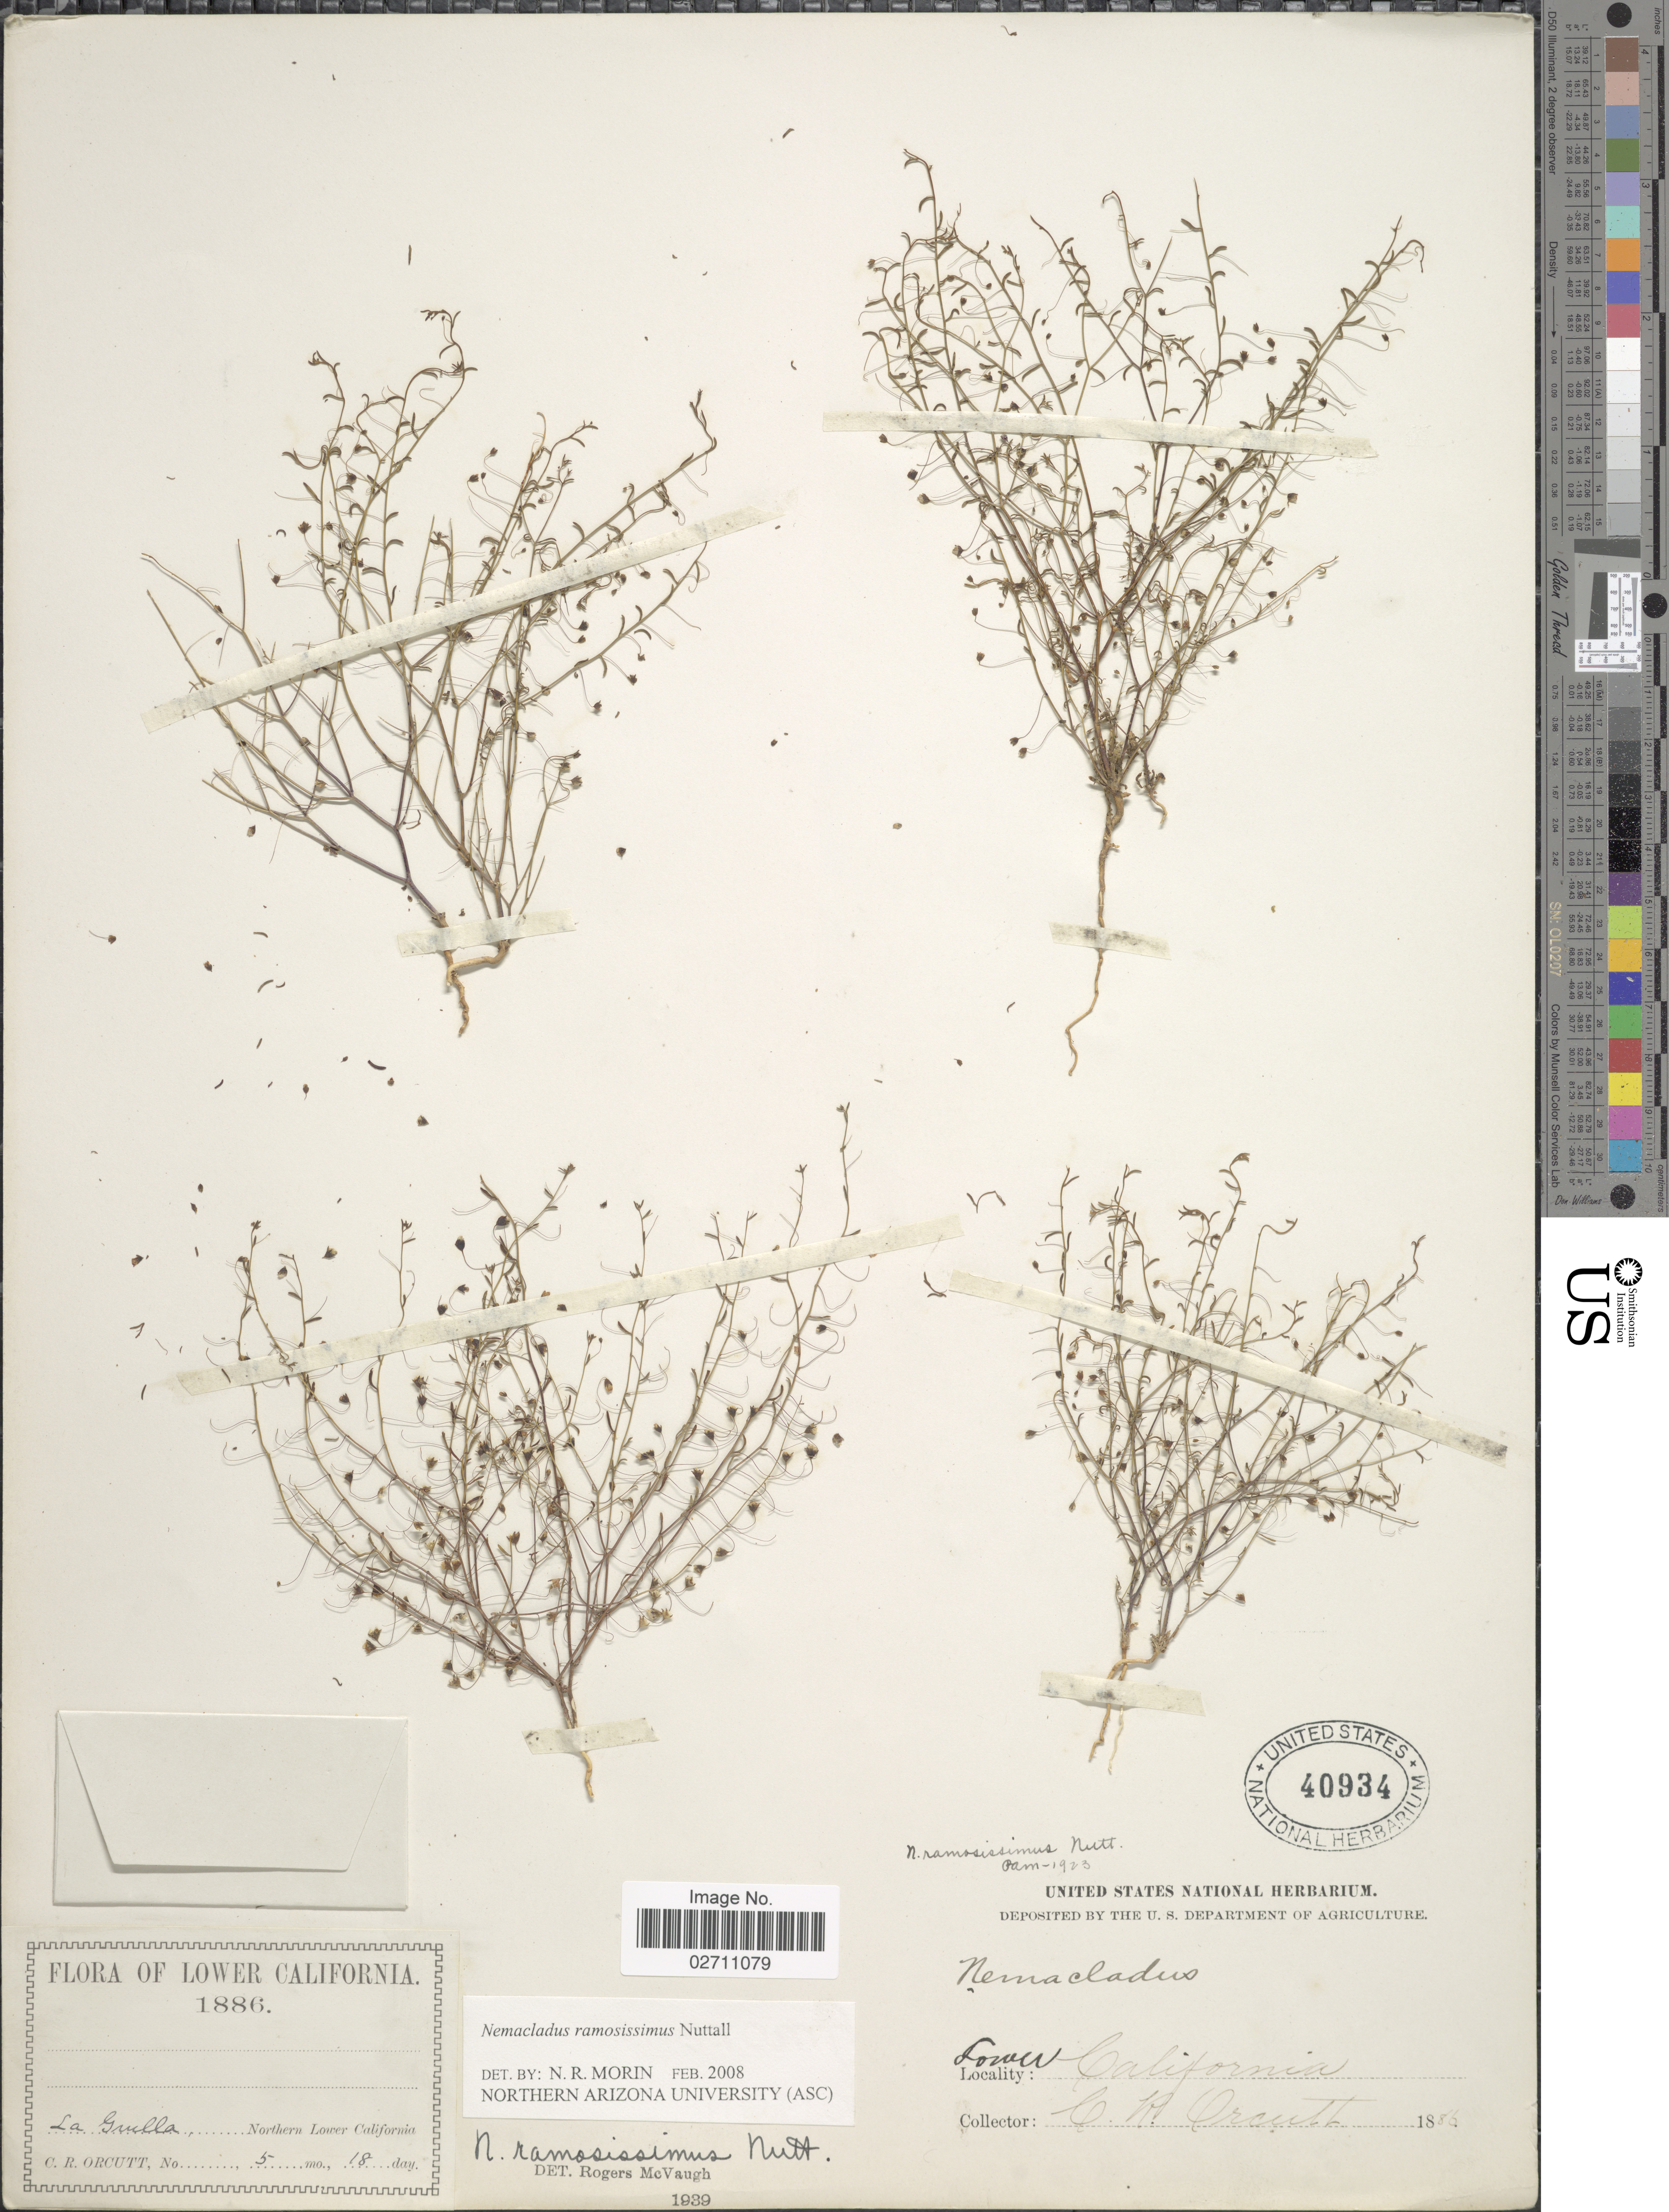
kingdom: Plantae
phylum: Tracheophyta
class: Magnoliopsida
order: Asterales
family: Campanulaceae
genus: Nemacladus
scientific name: Nemacladus ramosissimus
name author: Nutt.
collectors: C. R. Orcutt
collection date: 1886-05-18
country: Mexico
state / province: Baja California Norte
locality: Lower California, La Guilla, Northern Lower California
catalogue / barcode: US 40934